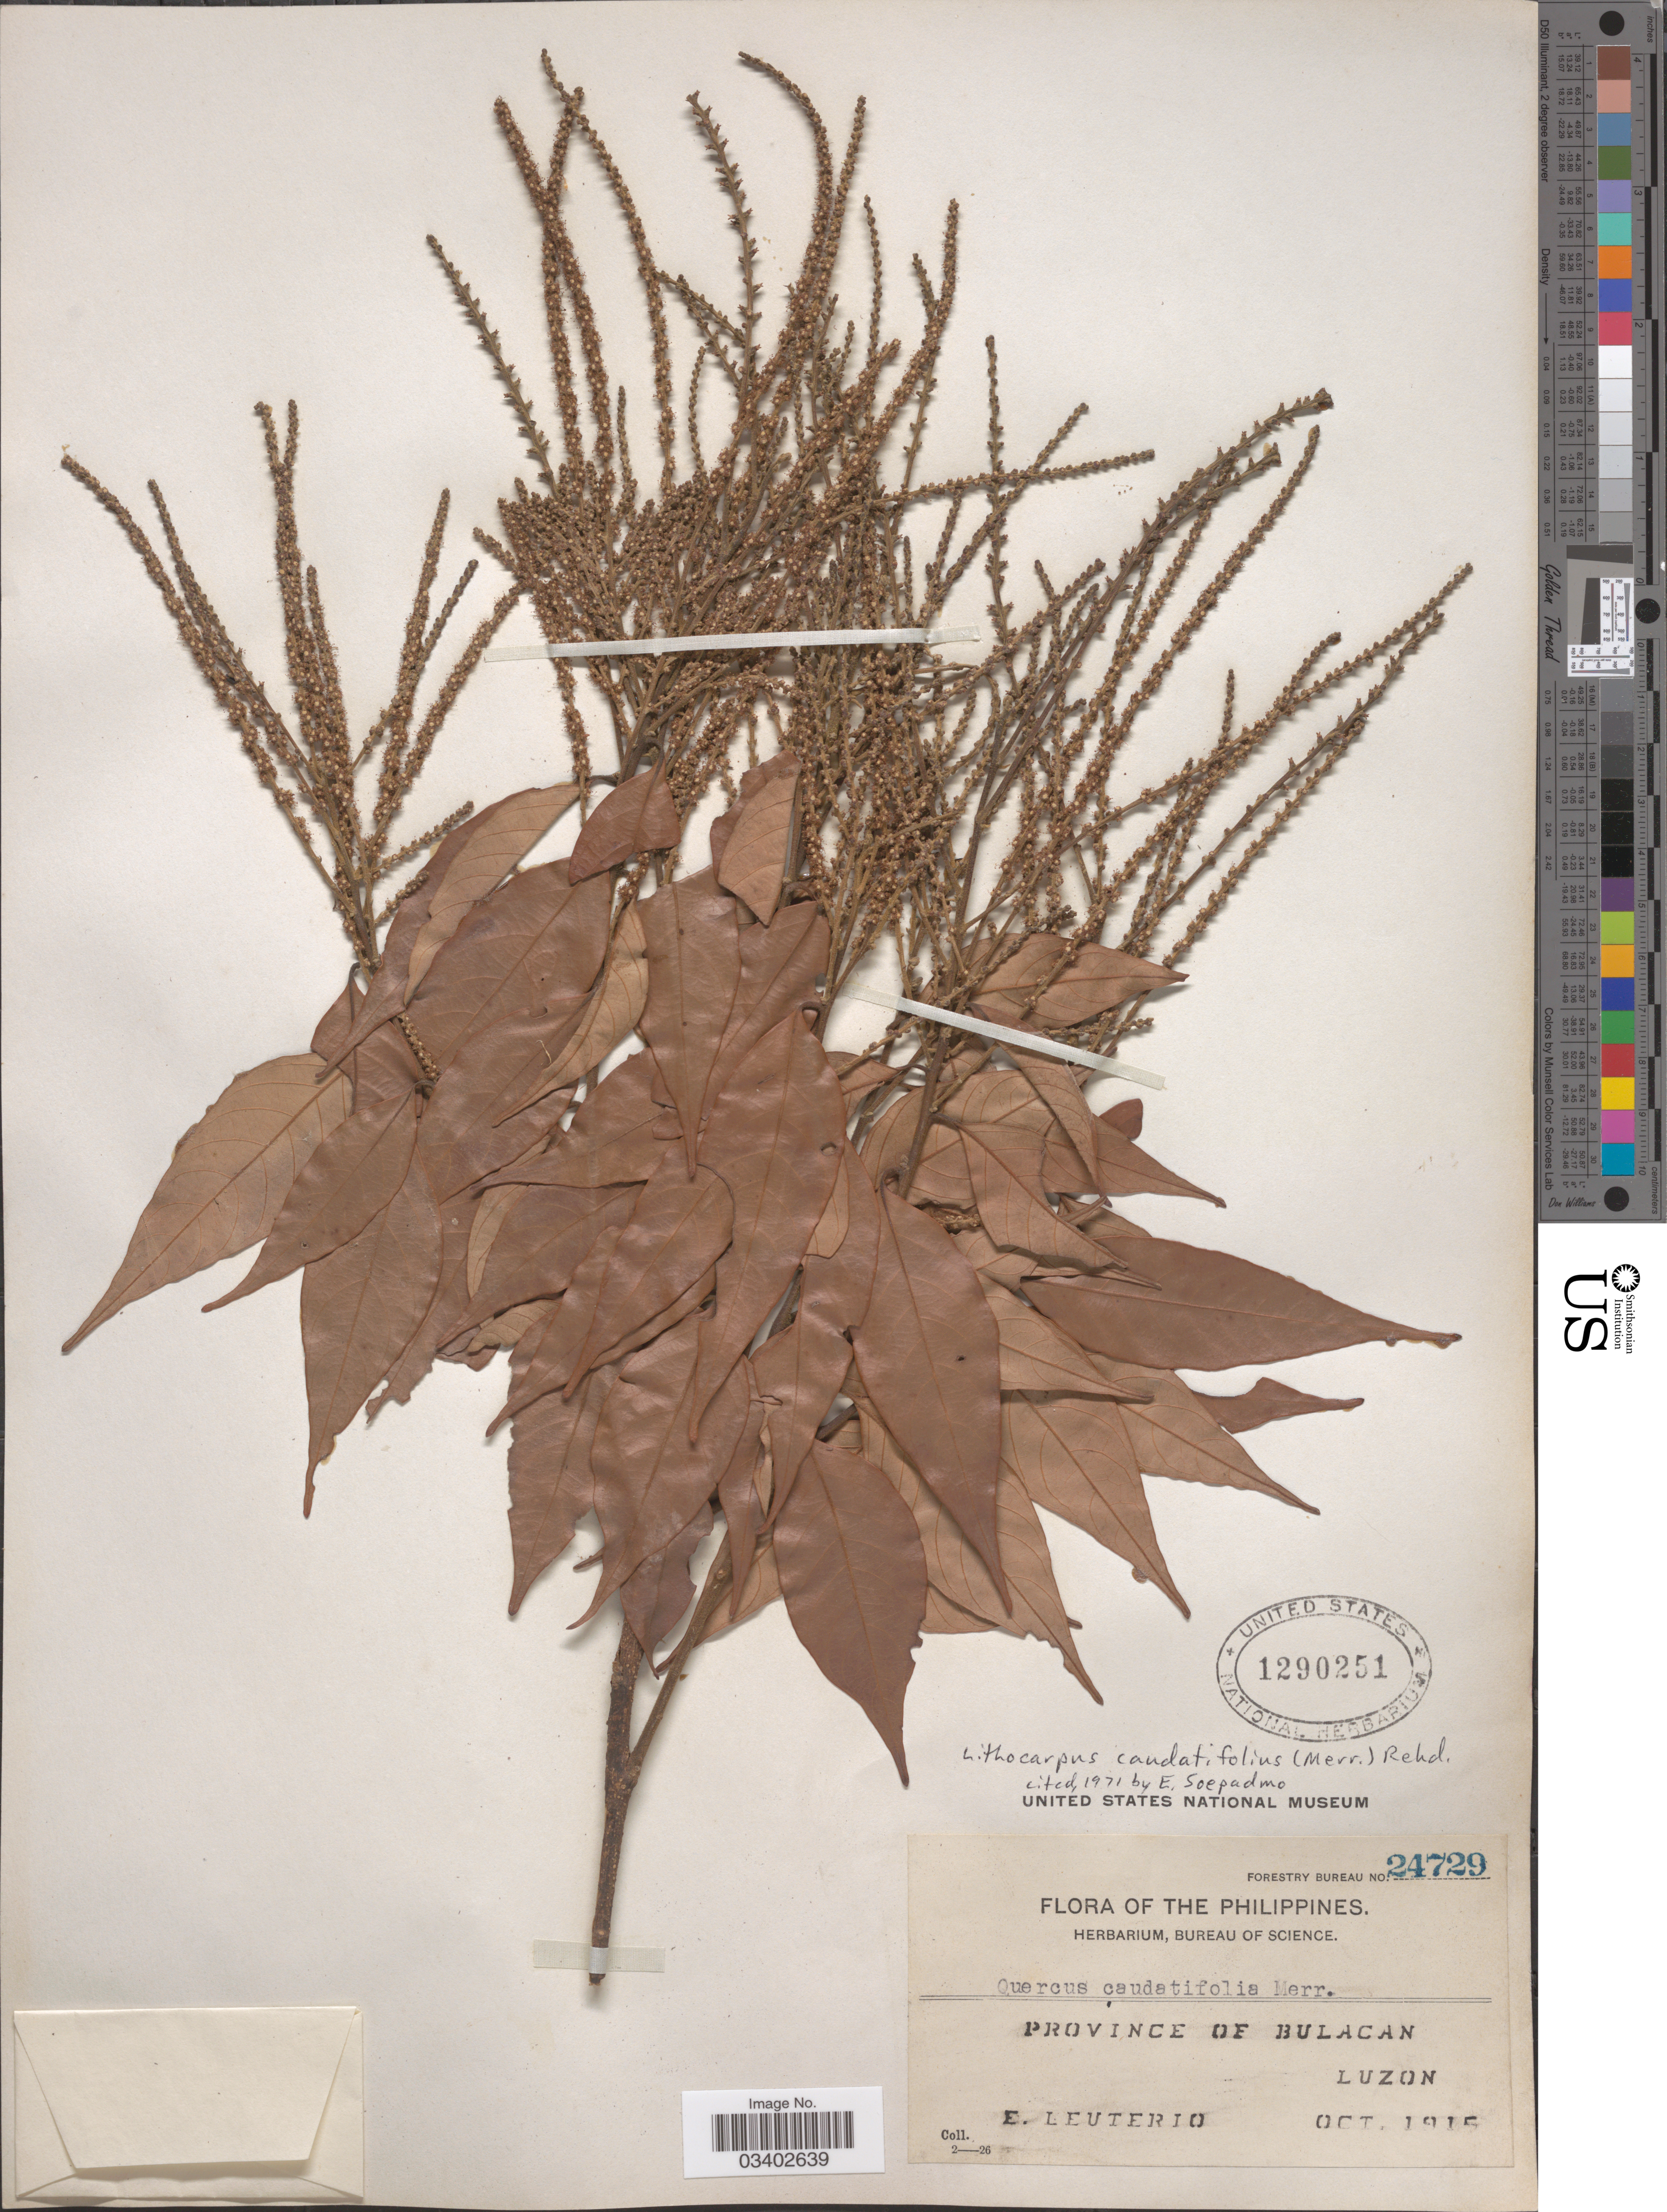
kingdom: Plantae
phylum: Tracheophyta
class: Magnoliopsida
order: Fagales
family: Fagaceae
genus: Lithocarpus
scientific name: Lithocarpus caudatifolius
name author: (Merr.) Rehder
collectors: E. Leuterio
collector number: Forestry Bureau 24729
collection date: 1915-10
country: Philippines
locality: Province of Bulacan. Luzon.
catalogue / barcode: US 1290251